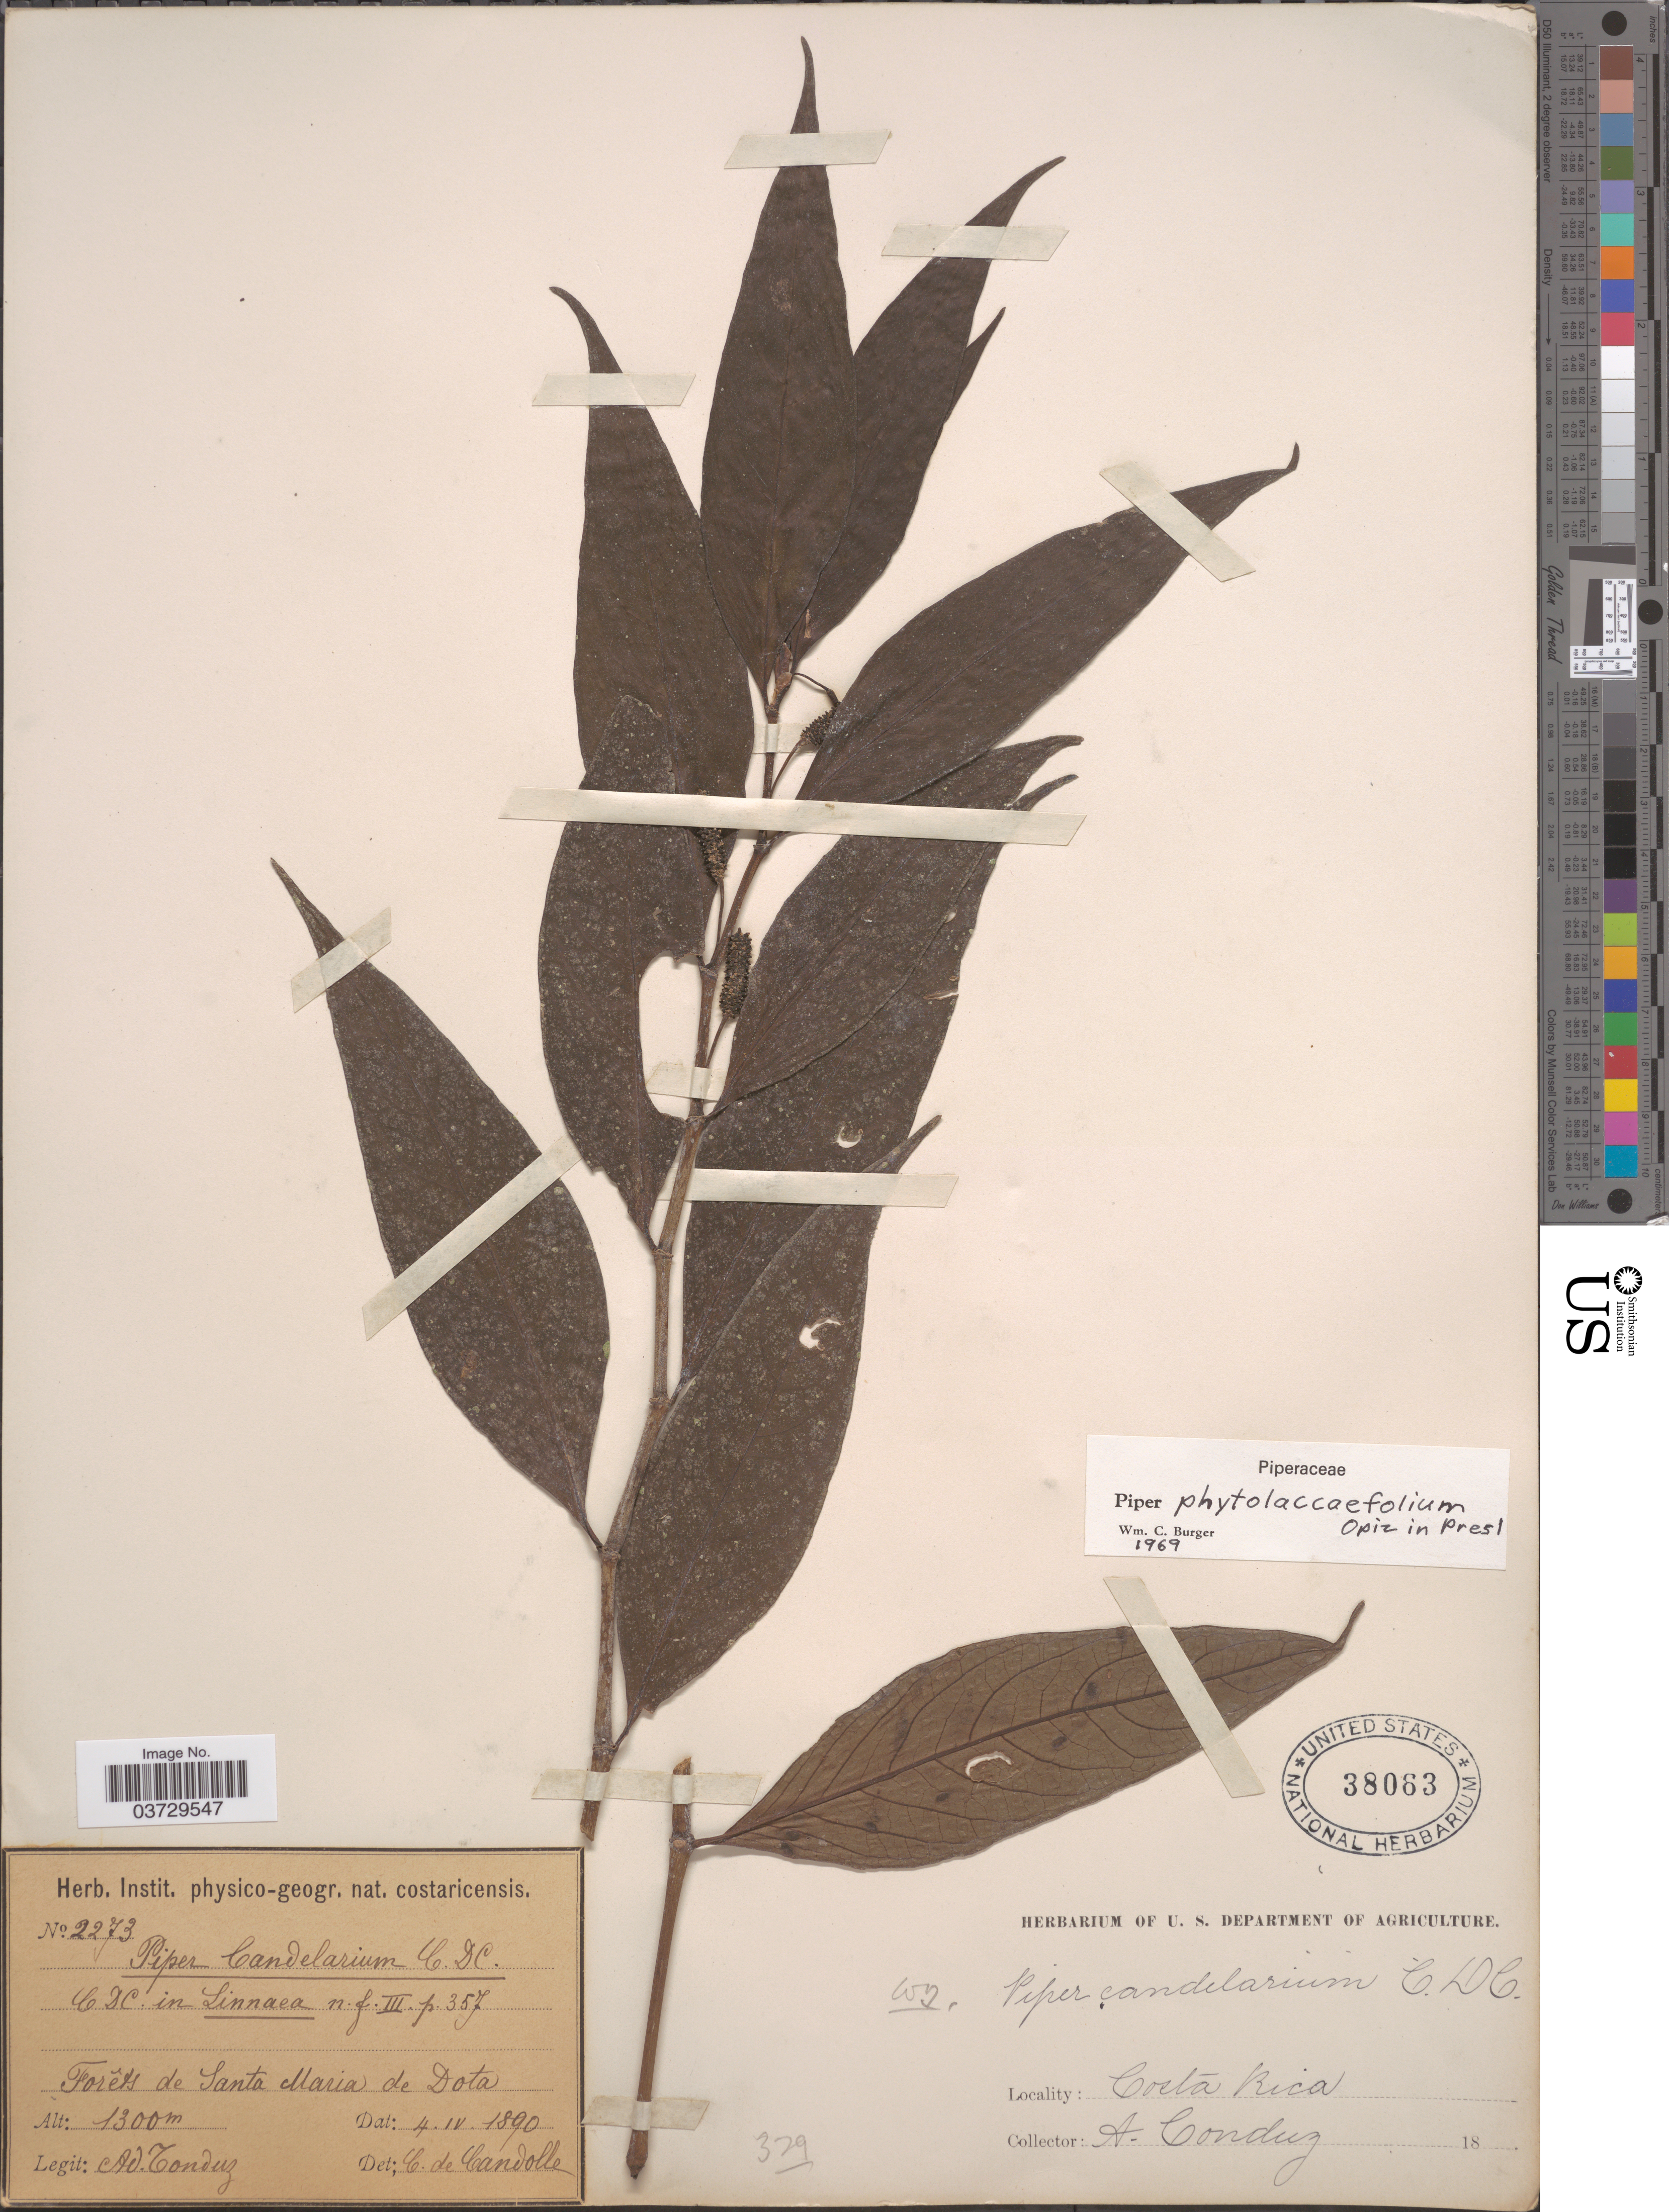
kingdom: Plantae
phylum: Tracheophyta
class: Magnoliopsida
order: Piperales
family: Piperaceae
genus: Piper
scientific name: Piper phytolaccifolium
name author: Opiz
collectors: A. Tonduz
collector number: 2273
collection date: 1890-04-04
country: Costa Rica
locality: Forêts de Santa Maria de Dota.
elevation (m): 1300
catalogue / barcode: US 38063